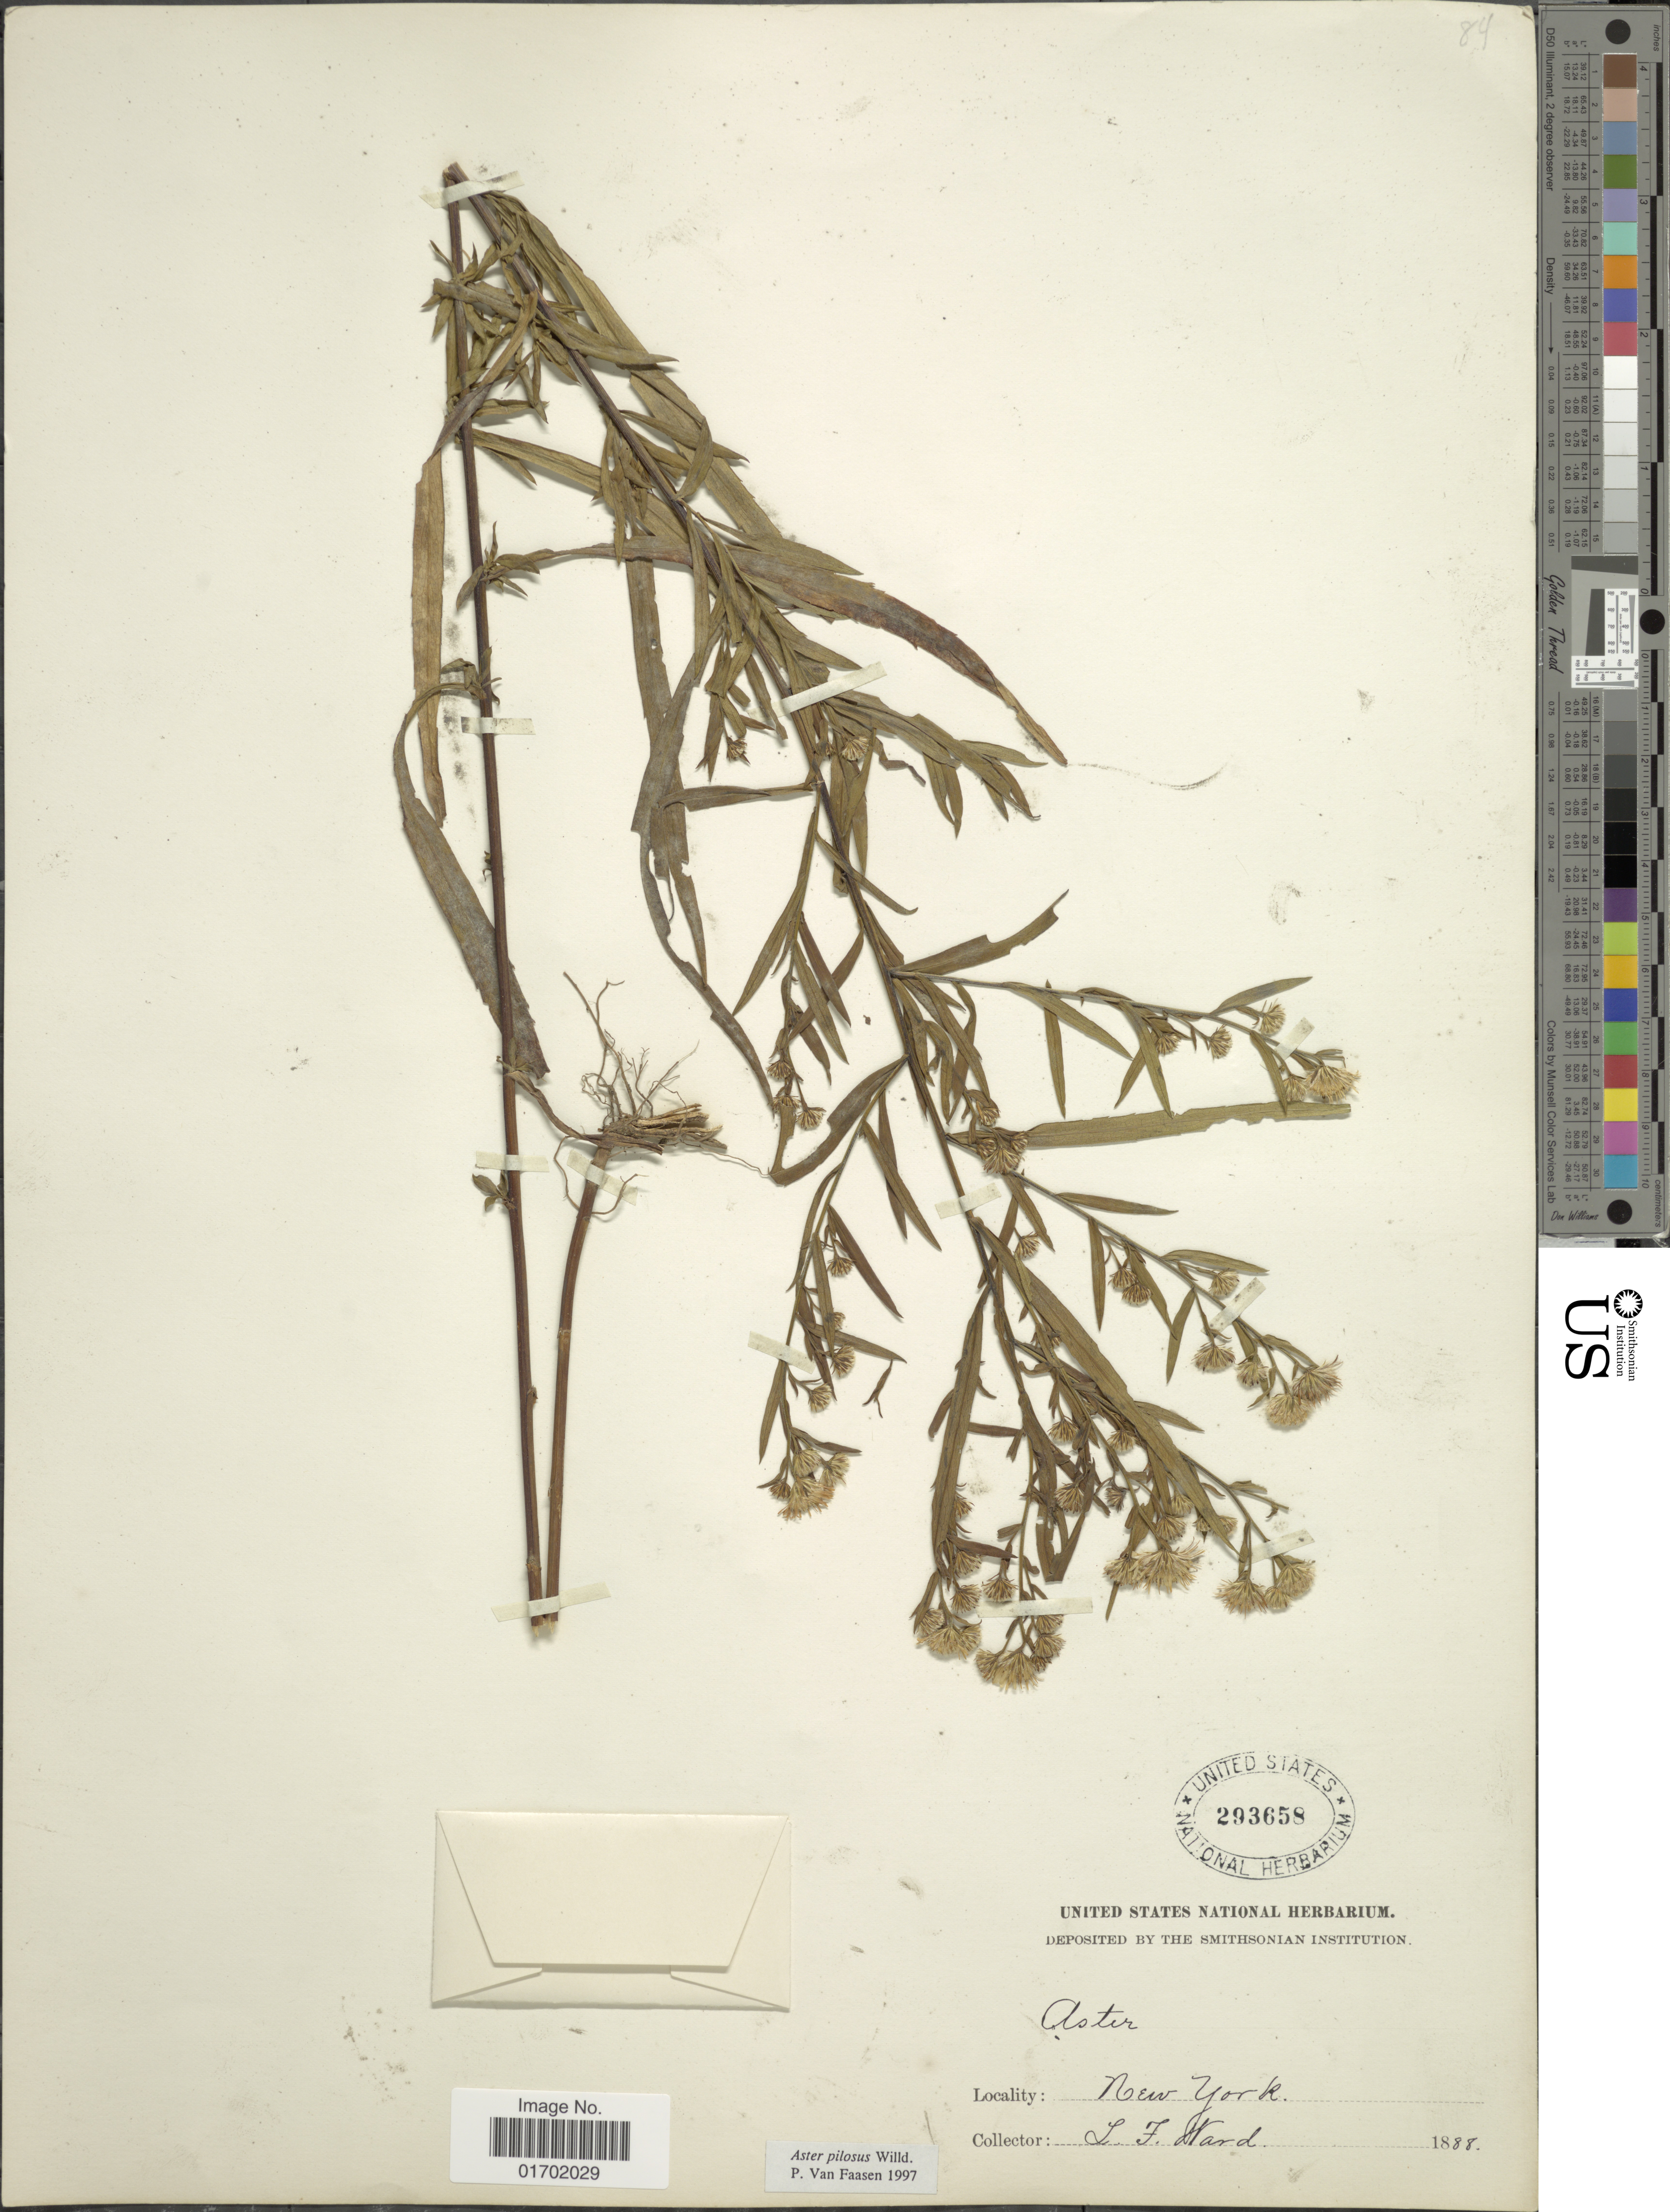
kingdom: Plantae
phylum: Tracheophyta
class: Magnoliopsida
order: Asterales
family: Asteraceae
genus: Symphyotrichum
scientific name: Symphyotrichum pilosum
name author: (Willd.) G.L. Nesom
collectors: L. Ward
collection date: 1888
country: United States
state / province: New York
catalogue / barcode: US 293658